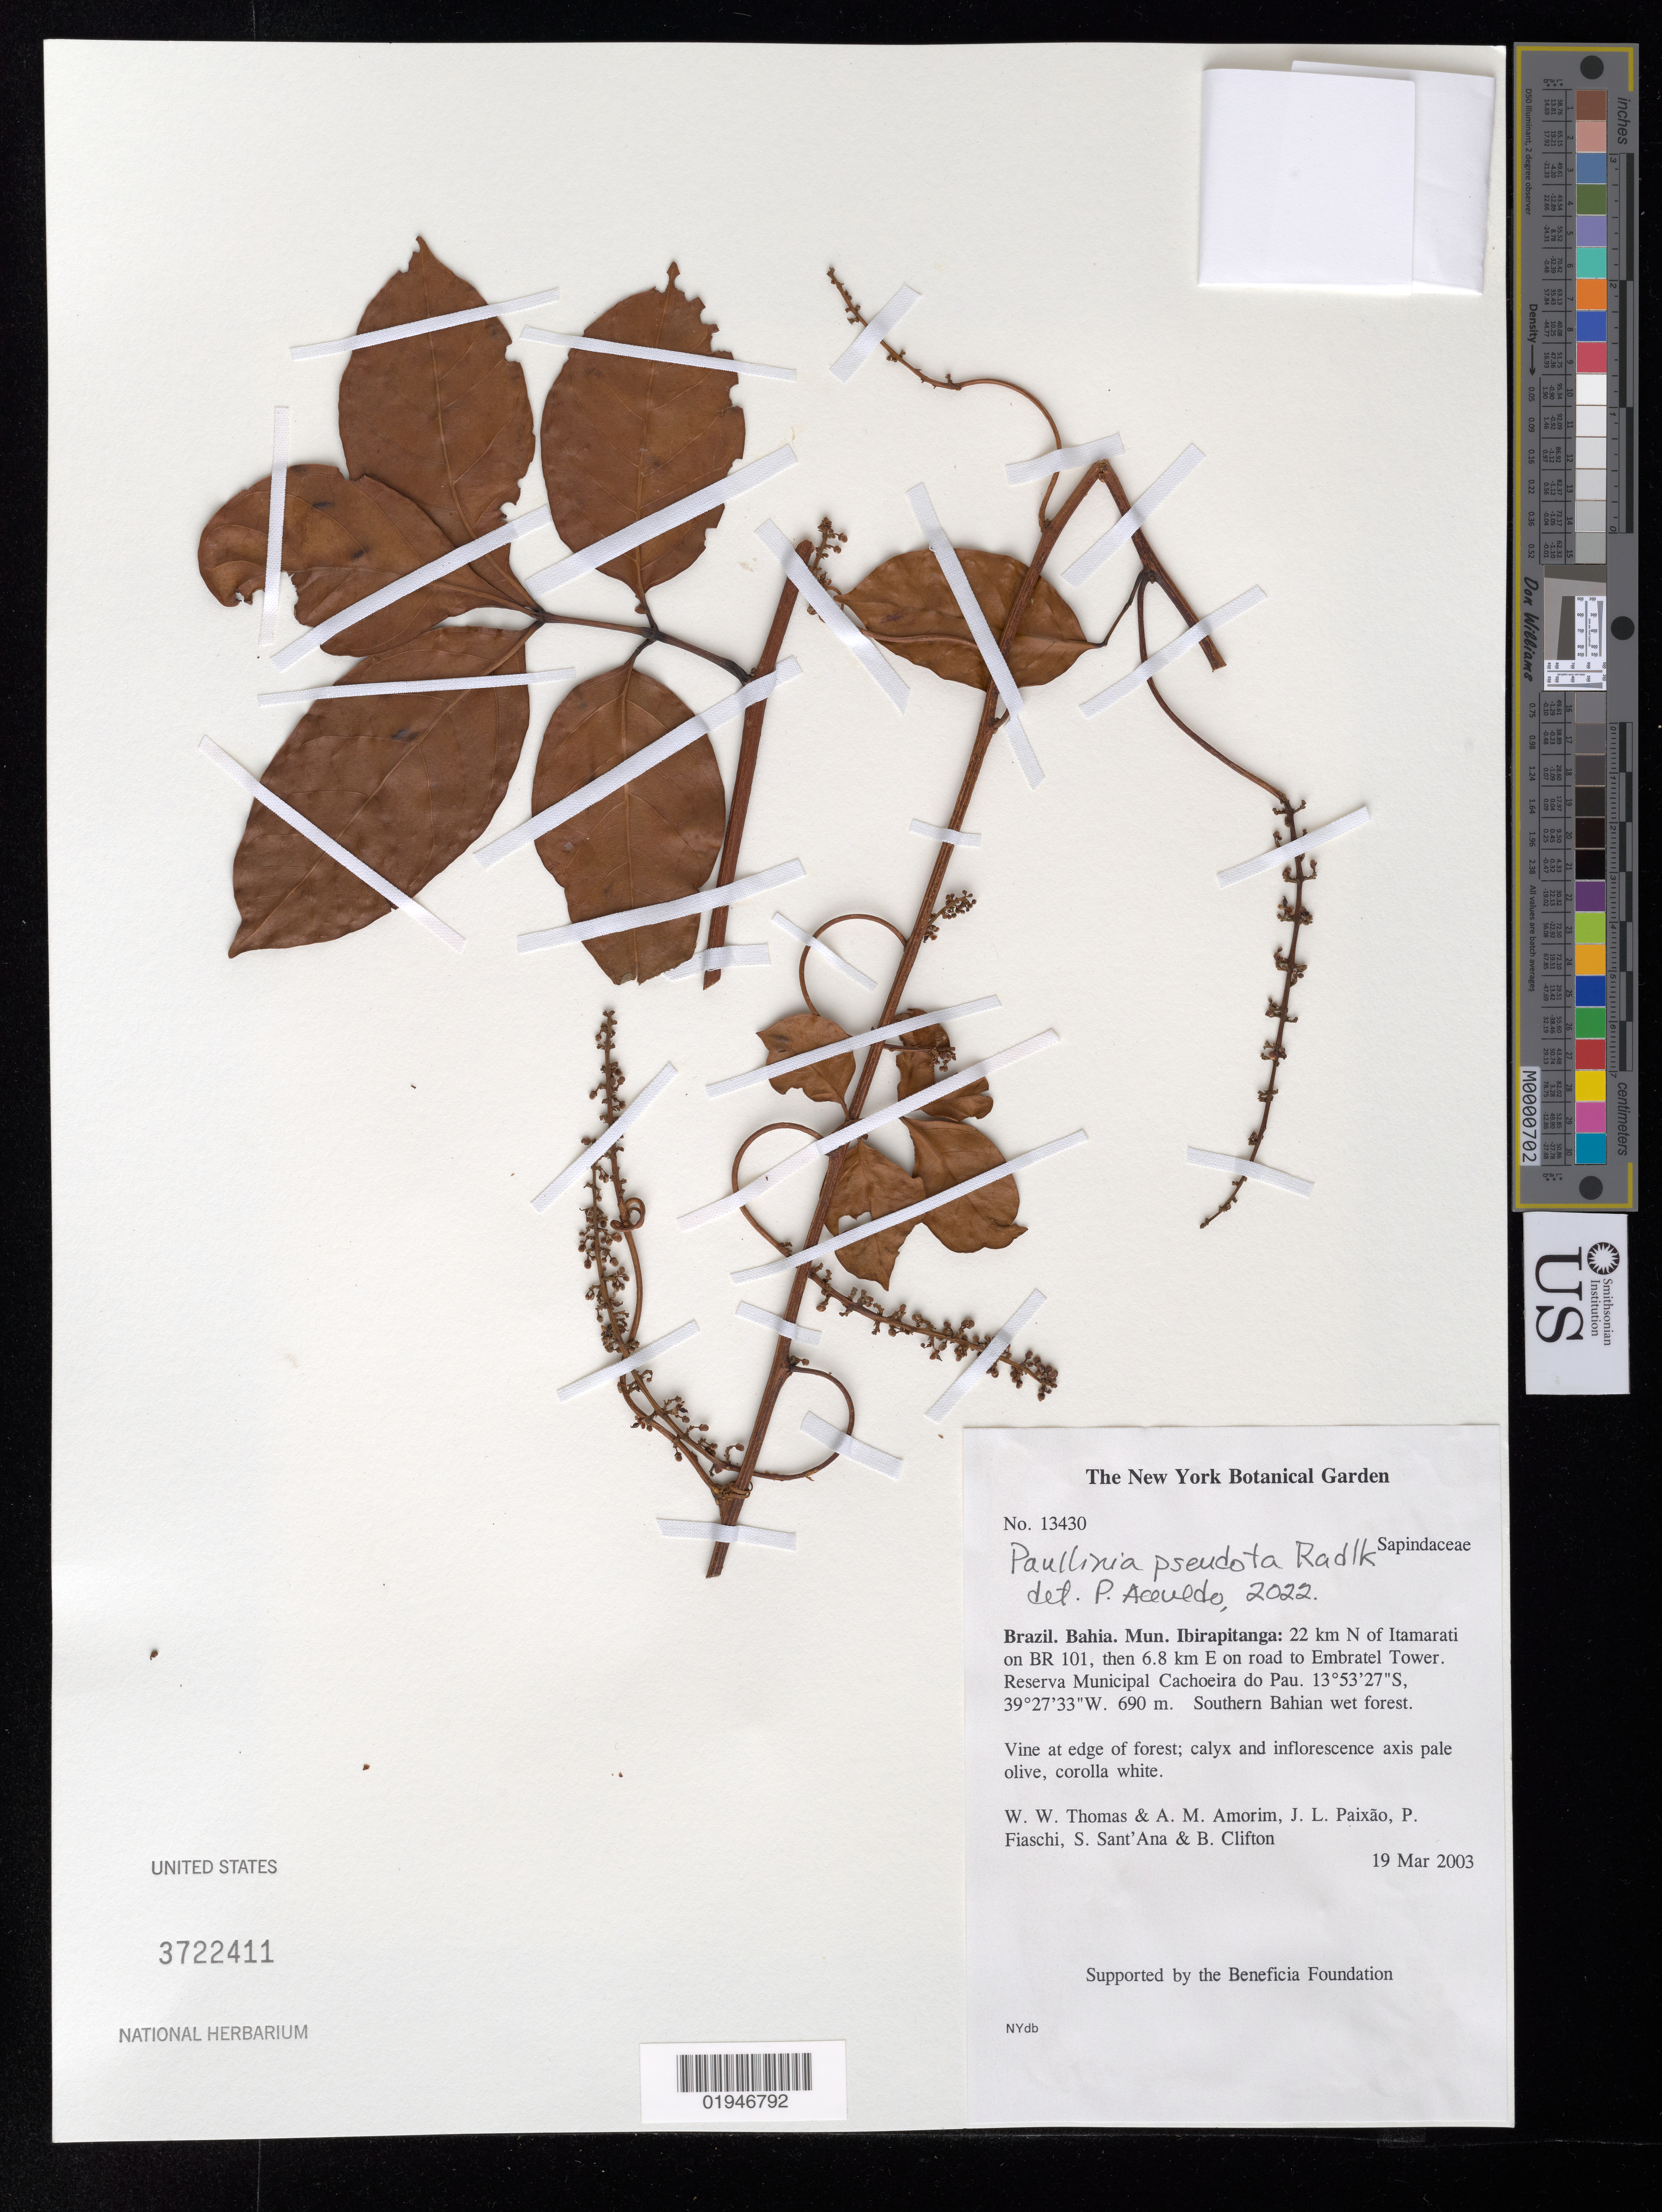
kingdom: Plantae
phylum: Tracheophyta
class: Magnoliopsida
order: Sapindales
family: Sapindaceae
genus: Paullinia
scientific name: Paullinia pseudota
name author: Radlk.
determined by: Acevedo-Rodríguez, P., (BOT), Smithsonian Institution - National Museum of Natural History (UNITED STATES)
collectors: W. W. Thomas, A. M. Amorim, J. L. Paixão, P. Fiaschi, S. C. Sant'Ana & B. Clifton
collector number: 13430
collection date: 2003-03-19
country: Brazil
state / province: Bahia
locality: Mun. Ibirapitanga, 22 km N of Itamarati on BR 101, then 6.8 km on road to Embratel Tower. Reserva Municipal Cachoeira do Pau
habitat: Souter Bahian wet forest; at edge of forest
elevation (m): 690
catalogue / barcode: US 3722411